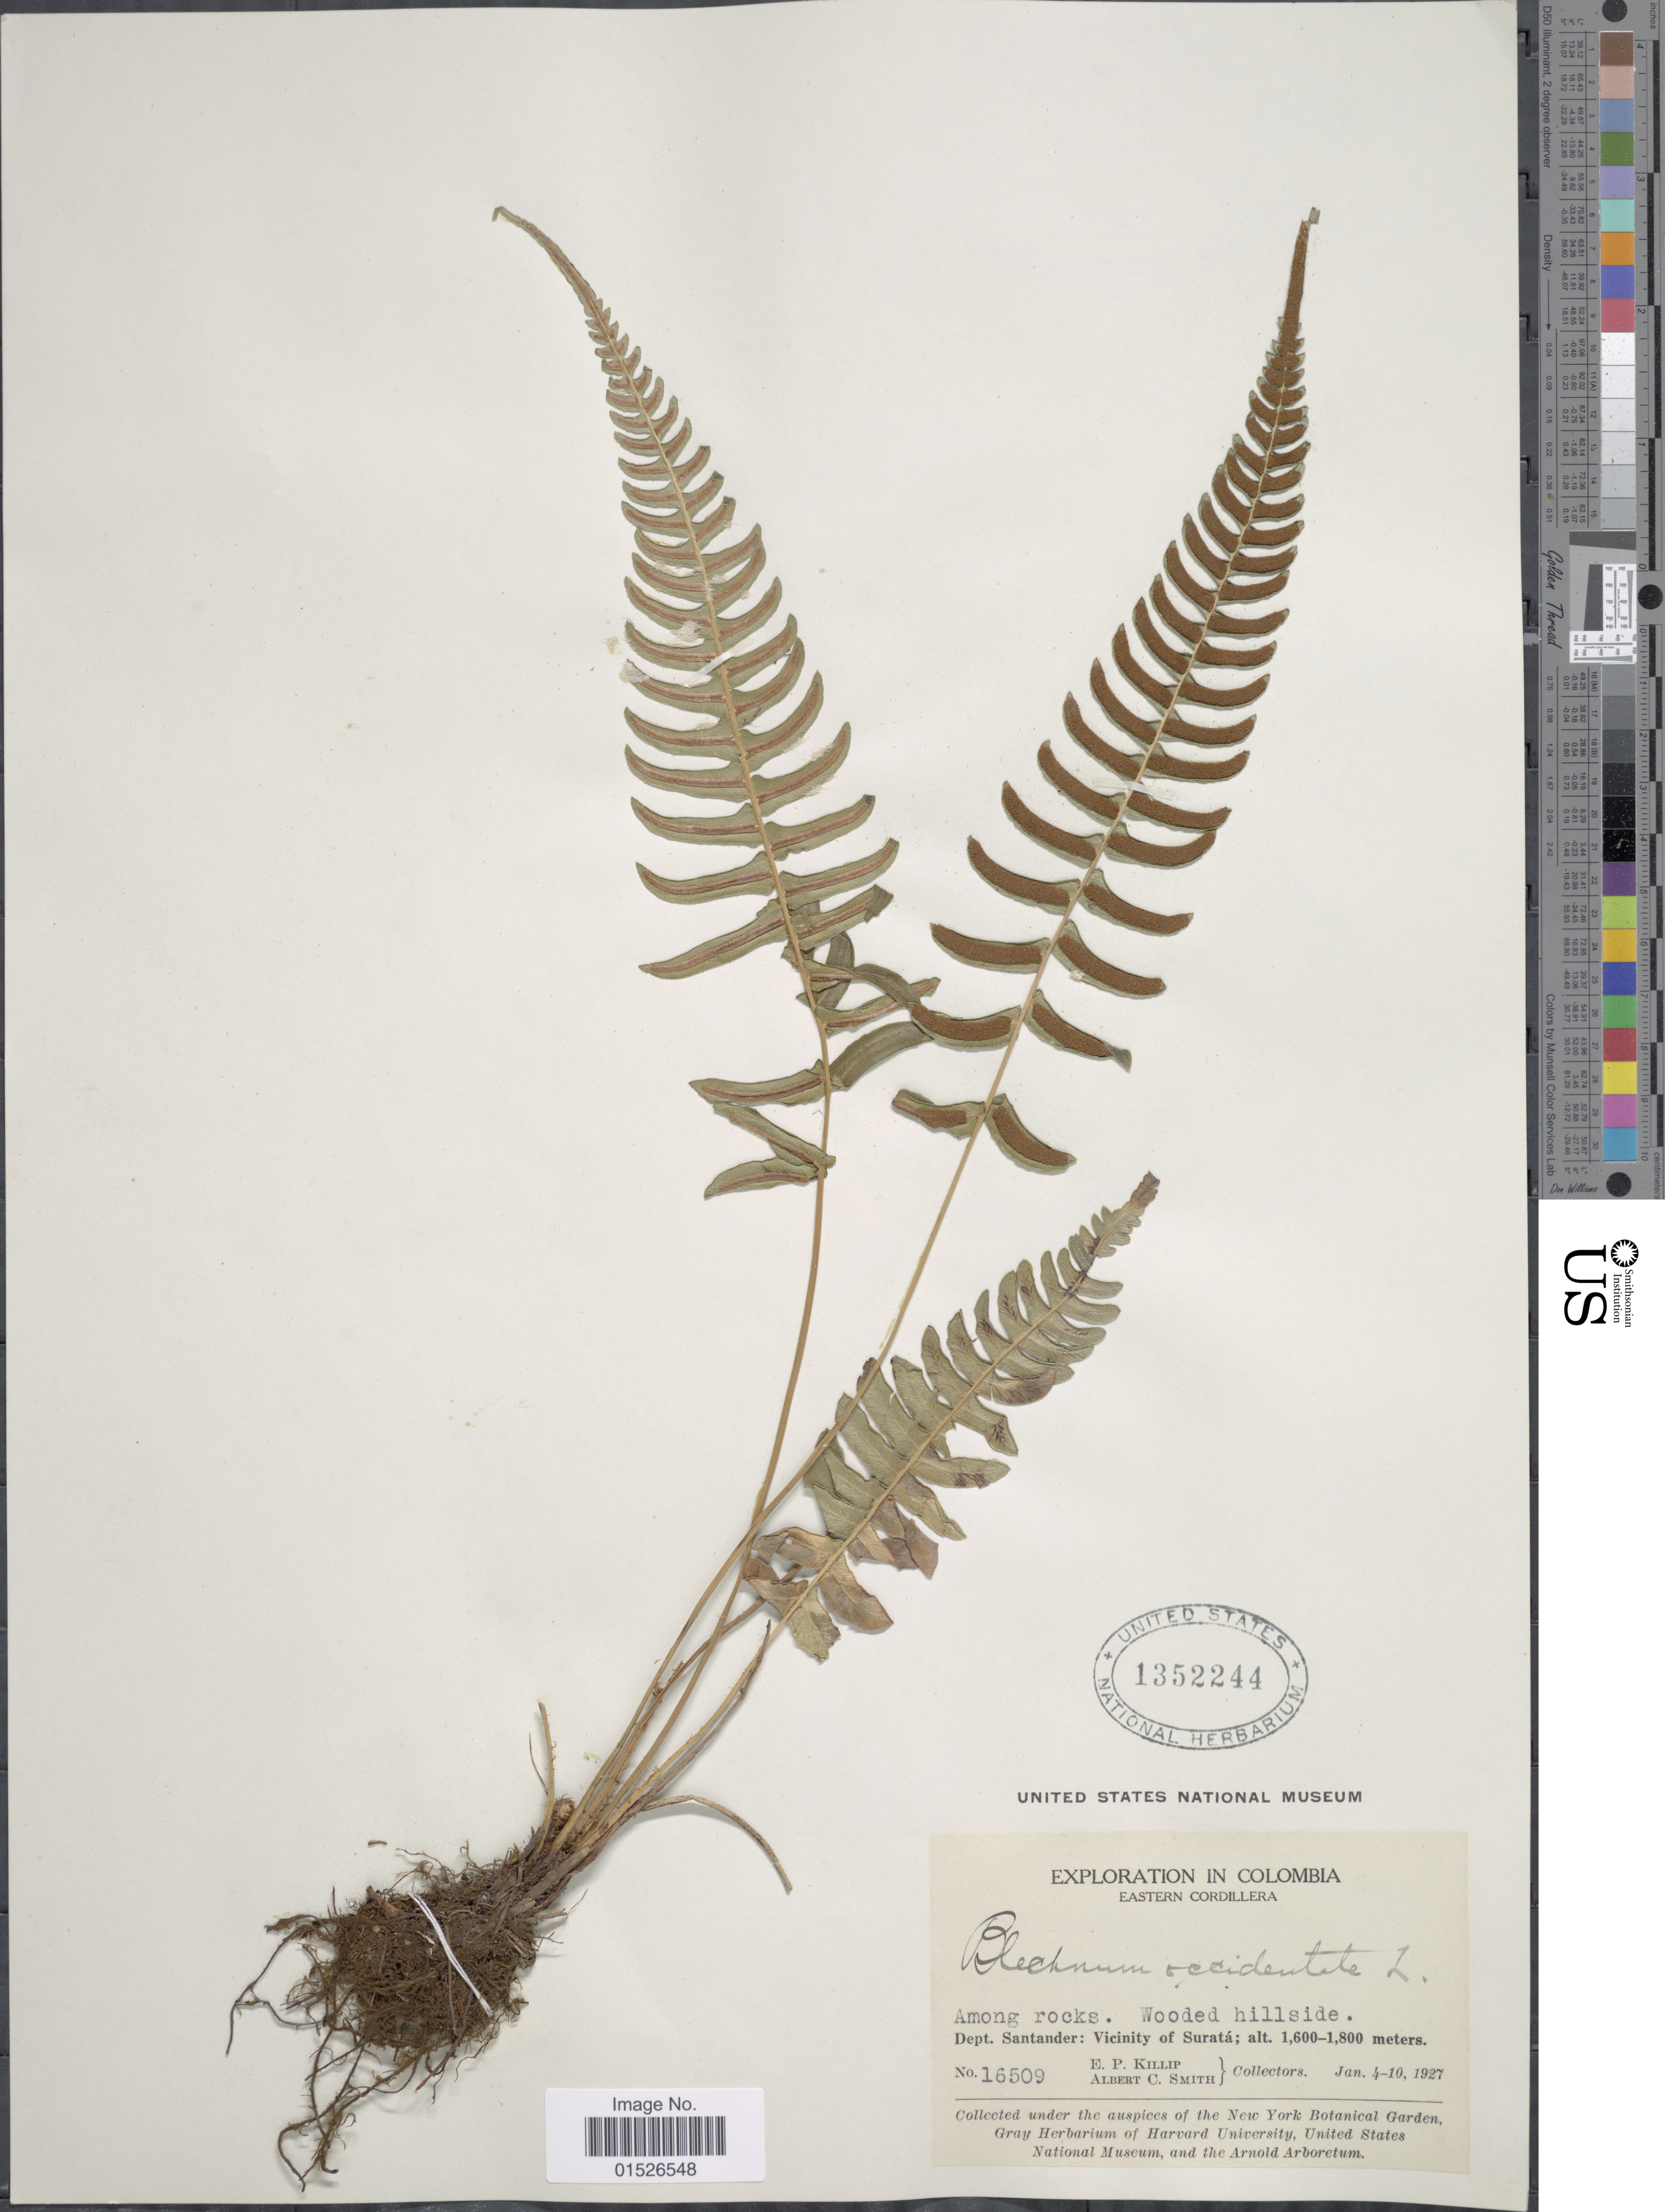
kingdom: Plantae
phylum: Tracheophyta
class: Polypodiopsida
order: Polypodiales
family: Blechnaceae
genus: Blechnum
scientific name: Blechnum occidentale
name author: L.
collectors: E. P. Killip & A. C. Smith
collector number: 16509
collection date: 1927-01-04/1927-01-10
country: Colombia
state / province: Santander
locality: Colombia, Eastern Cordillera, Dept. Santander: Vicinity of Surata.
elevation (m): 1600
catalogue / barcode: US 1352244